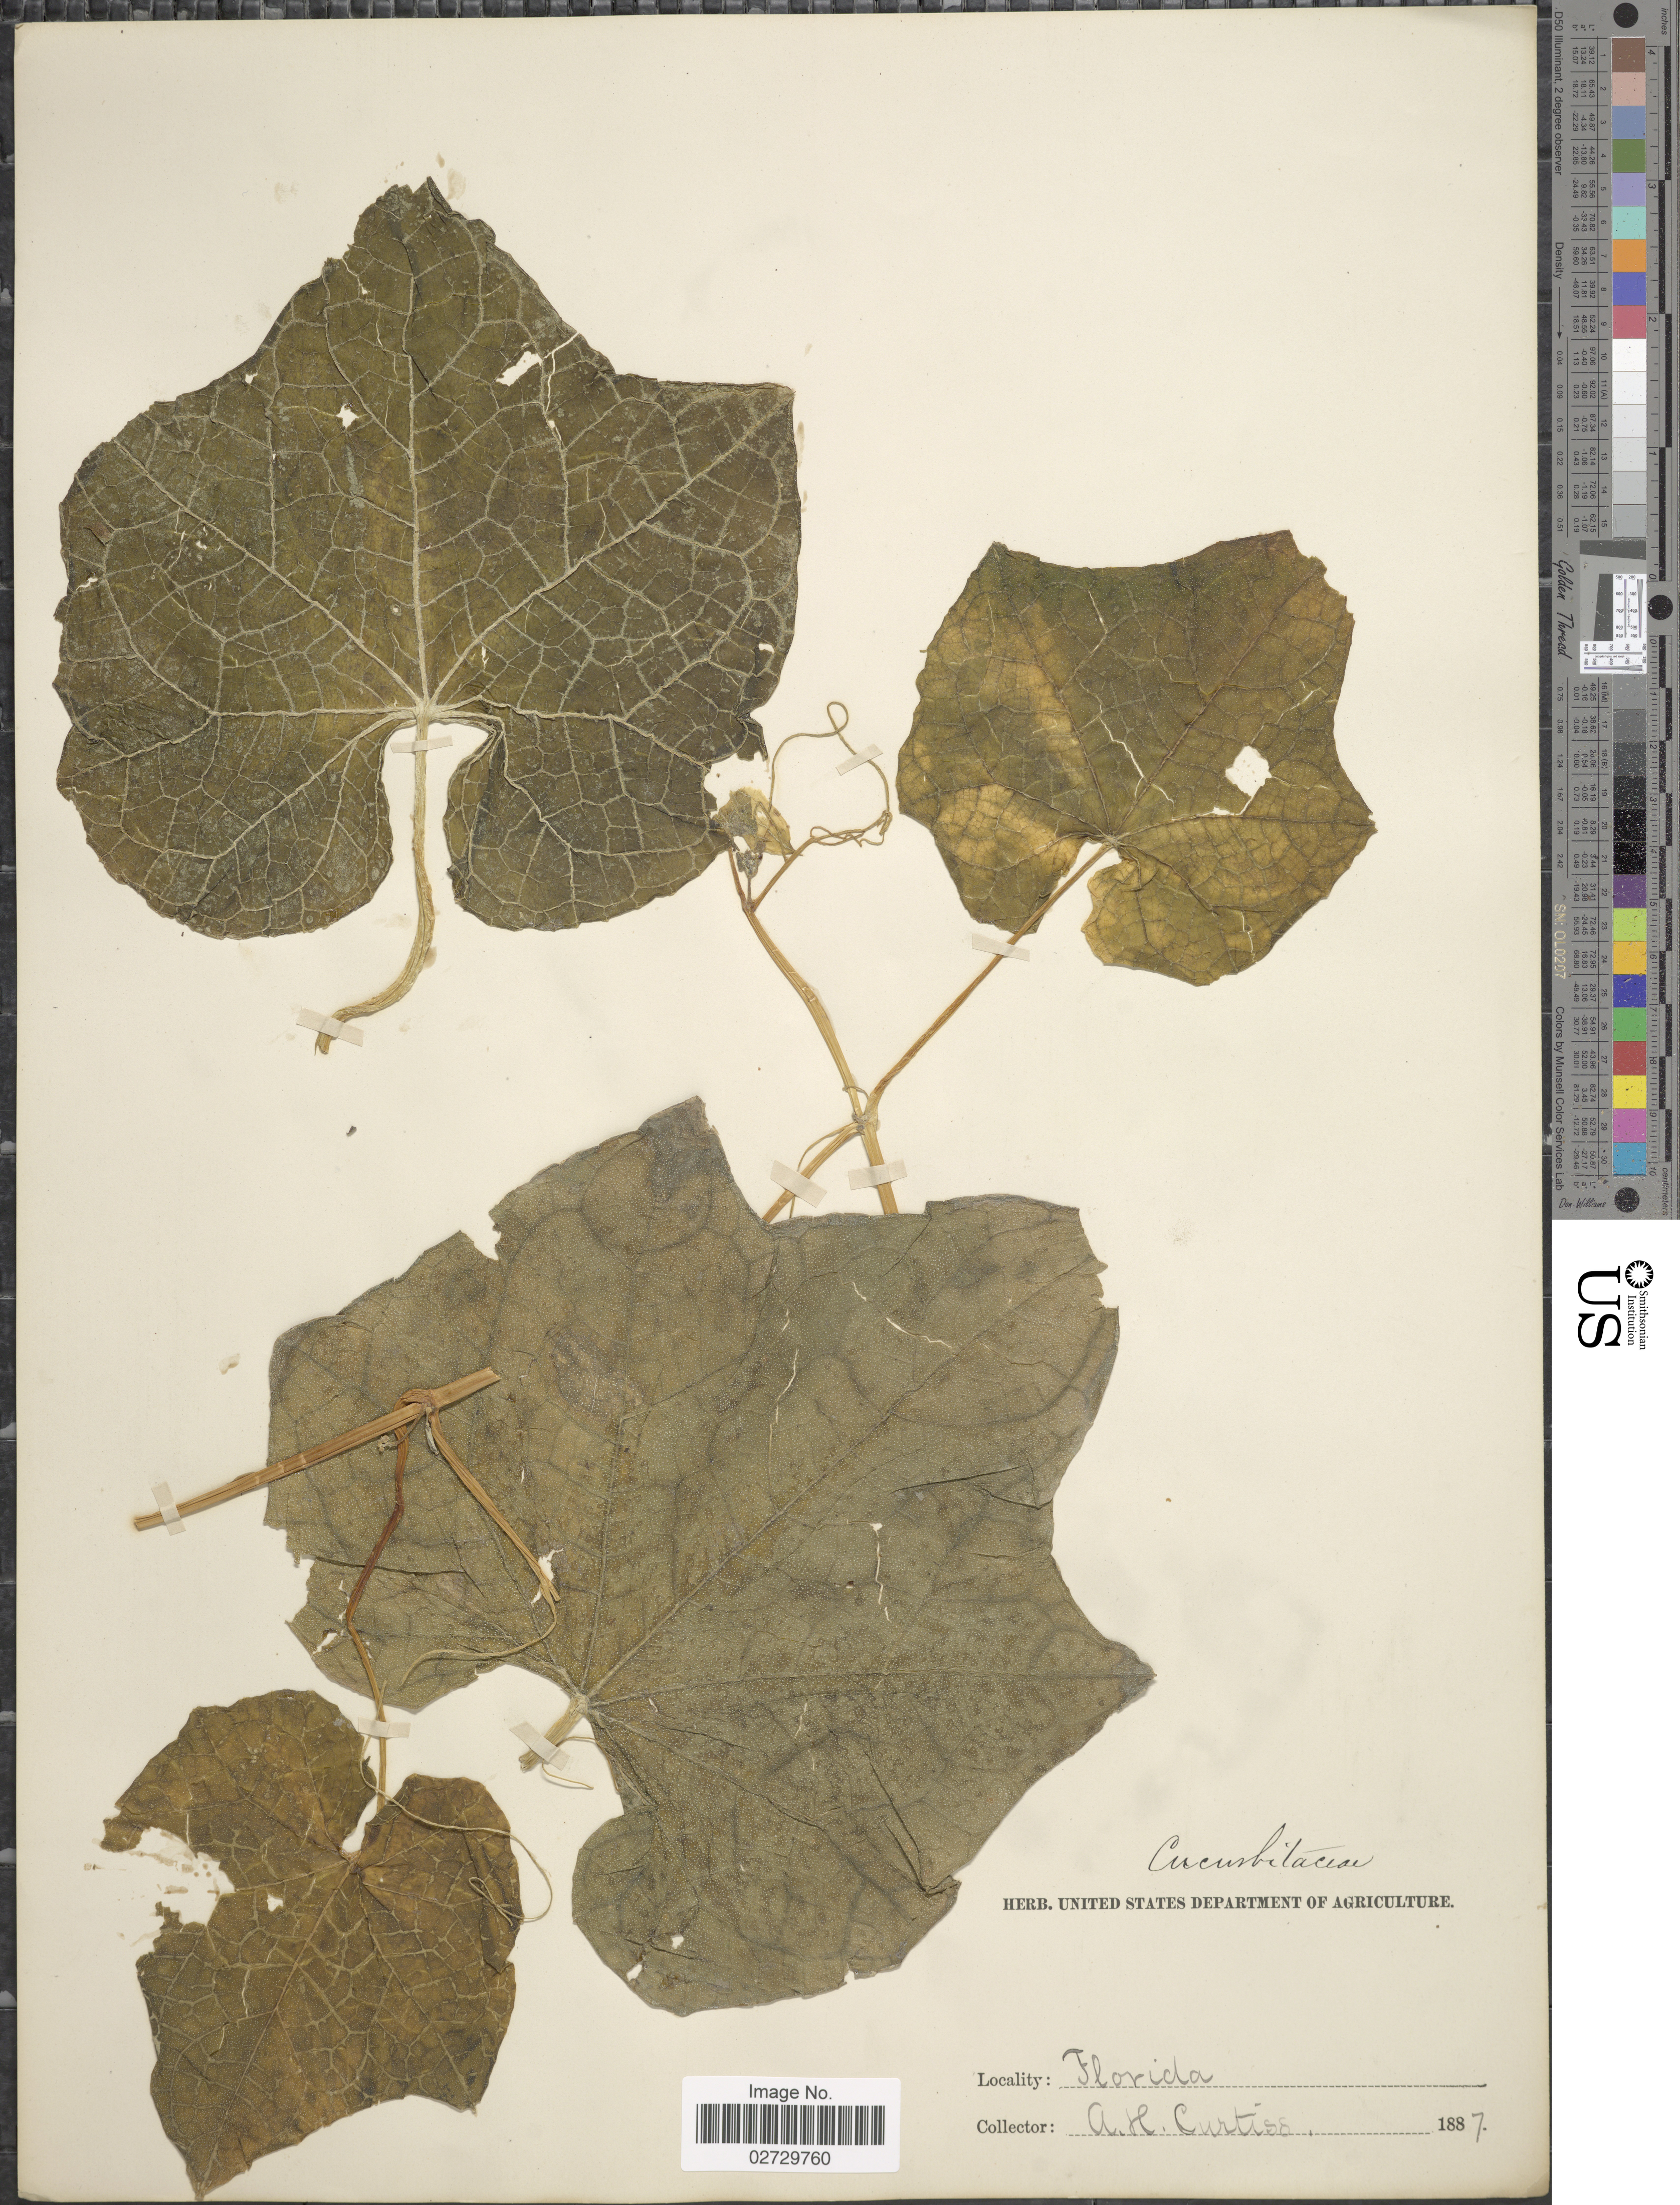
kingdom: Plantae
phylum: Tracheophyta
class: Magnoliopsida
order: Cucurbitales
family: Cucurbitaceae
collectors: A. H. Curtiss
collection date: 1887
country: United States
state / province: Florida